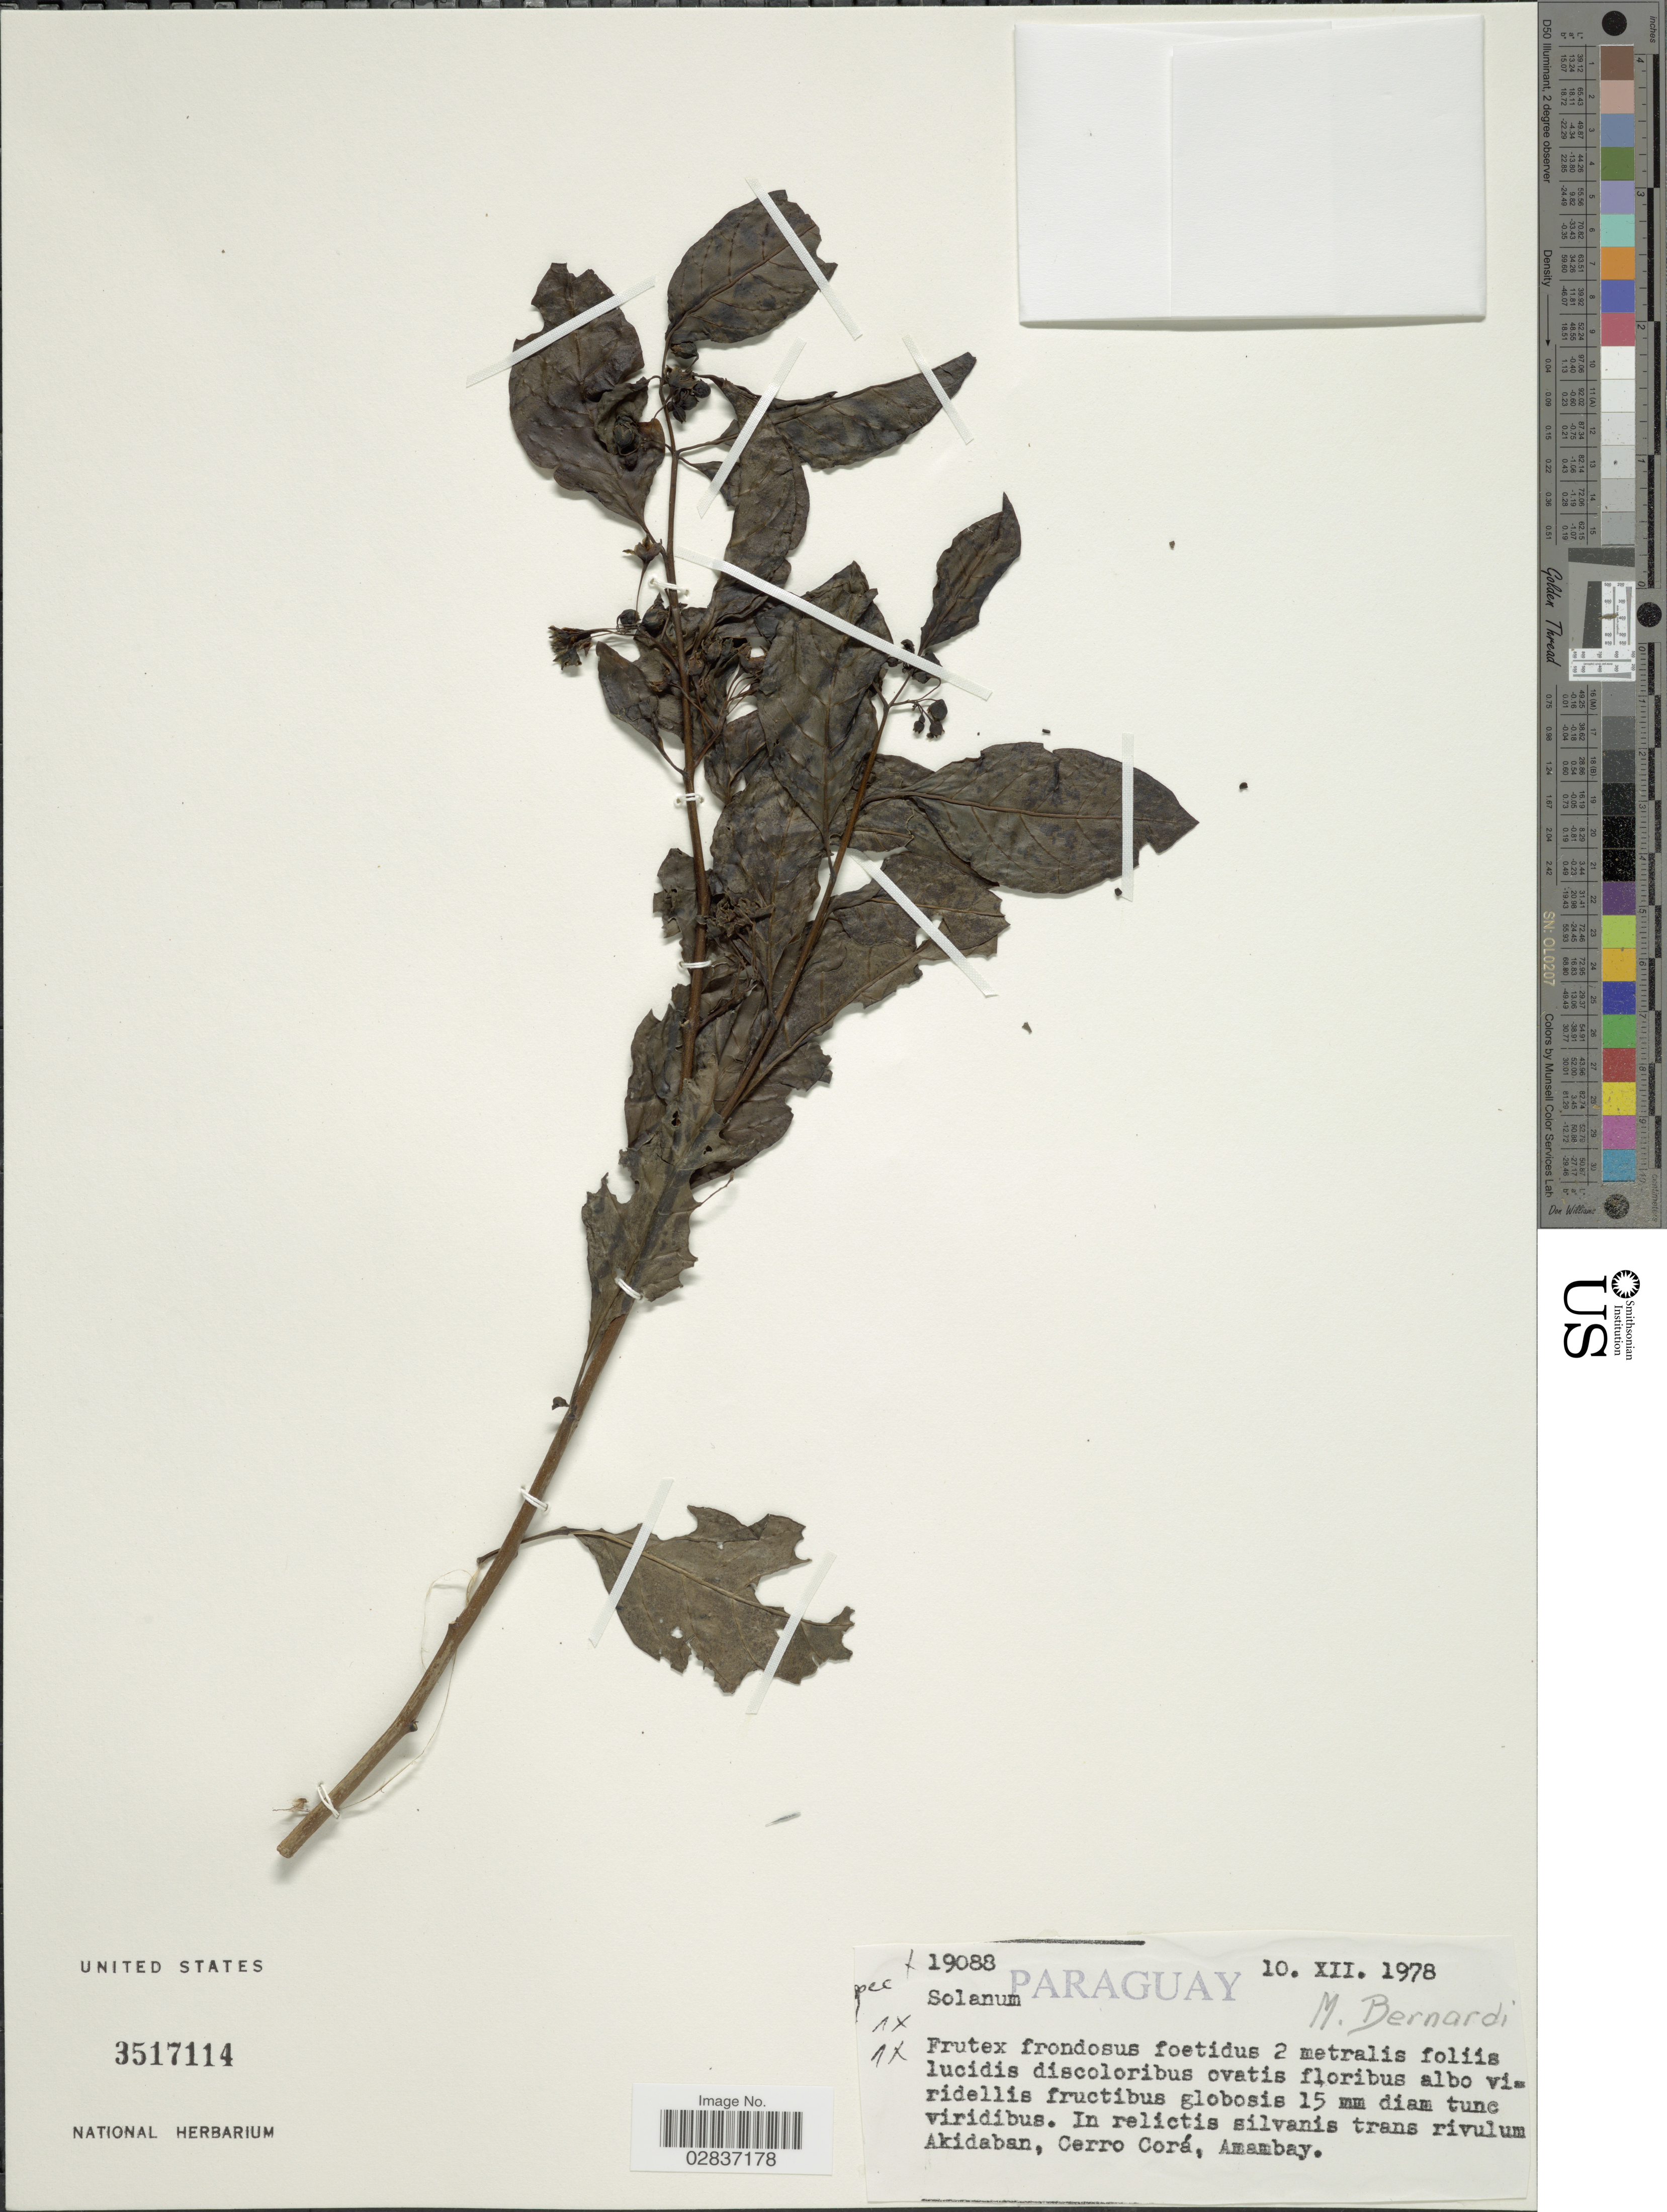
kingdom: Plantae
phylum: Tracheophyta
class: Magnoliopsida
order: Solanales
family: Solanaceae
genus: Solanum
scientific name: Solanum caavurana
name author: Vell.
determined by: Knapp, S. D.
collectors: M. Bernardi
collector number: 19088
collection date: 1978-12-10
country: Paraguay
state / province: Amambay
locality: In relicitis silvanis trans rivulum Akidaban, Cerro Corá, Amambay.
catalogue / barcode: US 3517114